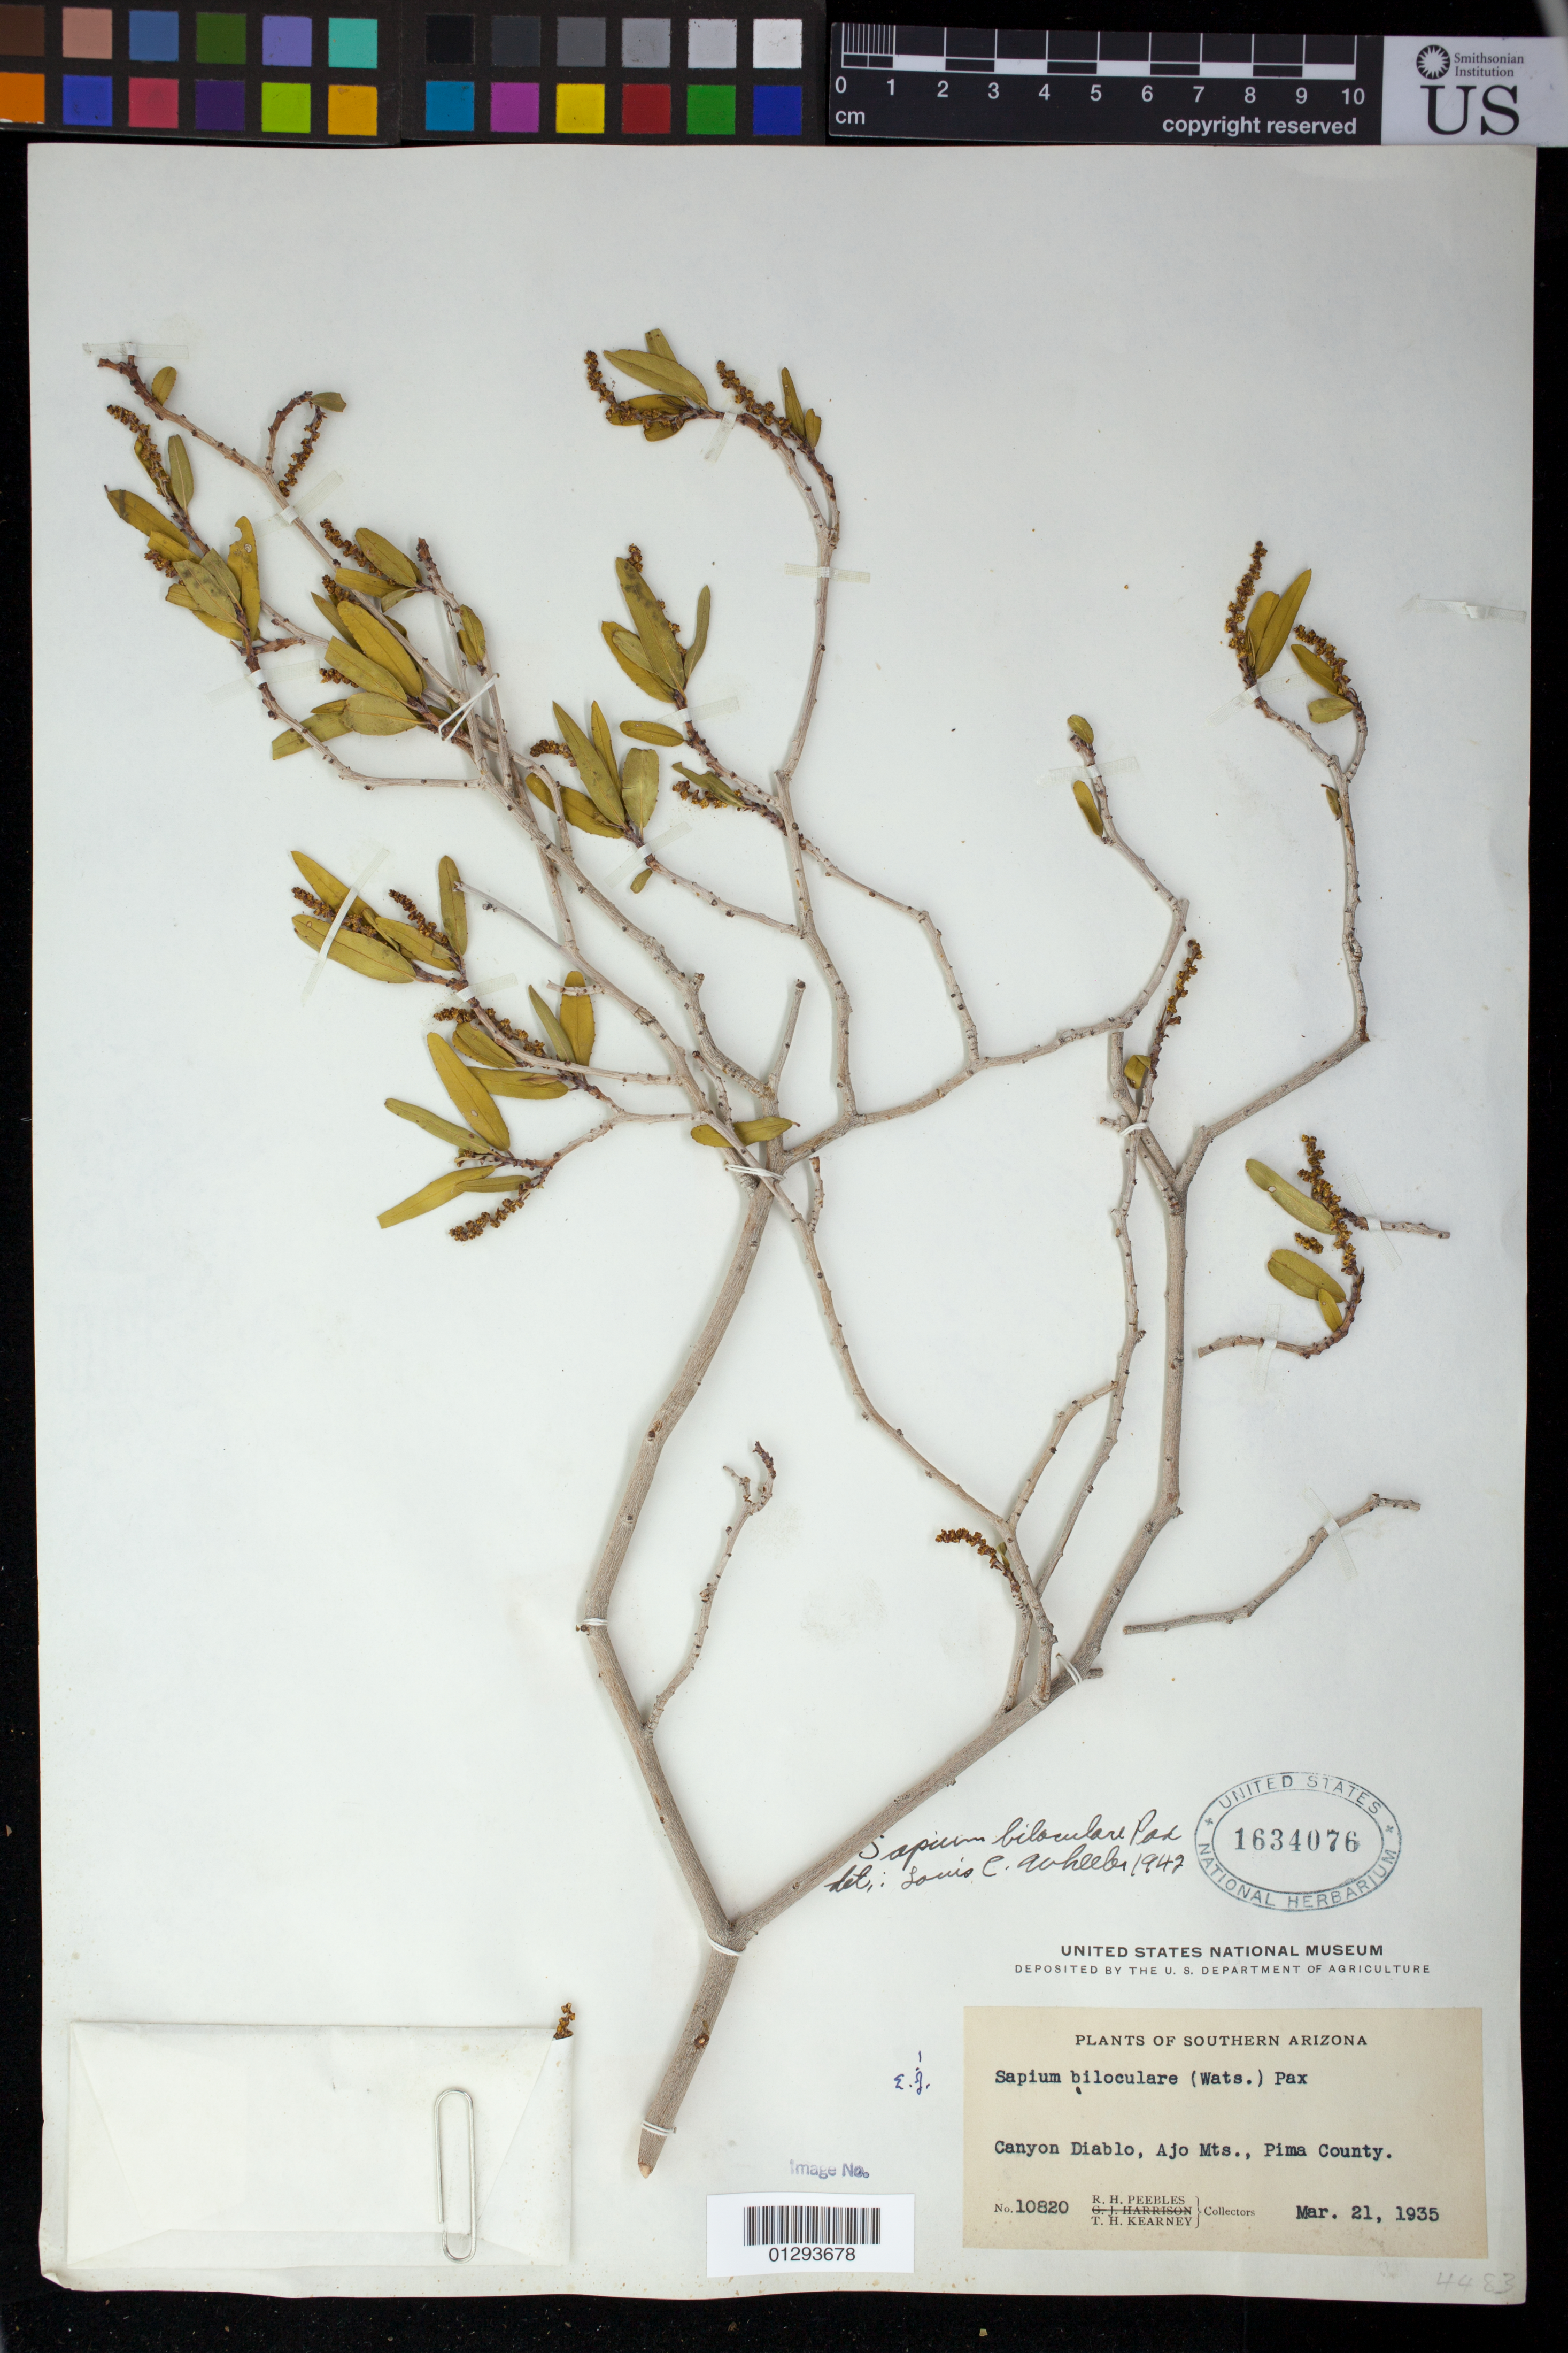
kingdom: Plantae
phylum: Tracheophyta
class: Magnoliopsida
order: Malpighiales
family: Euphorbiaceae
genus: Sebastiania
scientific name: Sebastiania bilocularis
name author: S. Watson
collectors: R. H. Peebles & T. H. Kearney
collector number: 10820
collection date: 1935-03-21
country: United States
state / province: Arizona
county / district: Pima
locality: Canyon Diablo, Ajo Mts.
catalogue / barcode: US 1634076